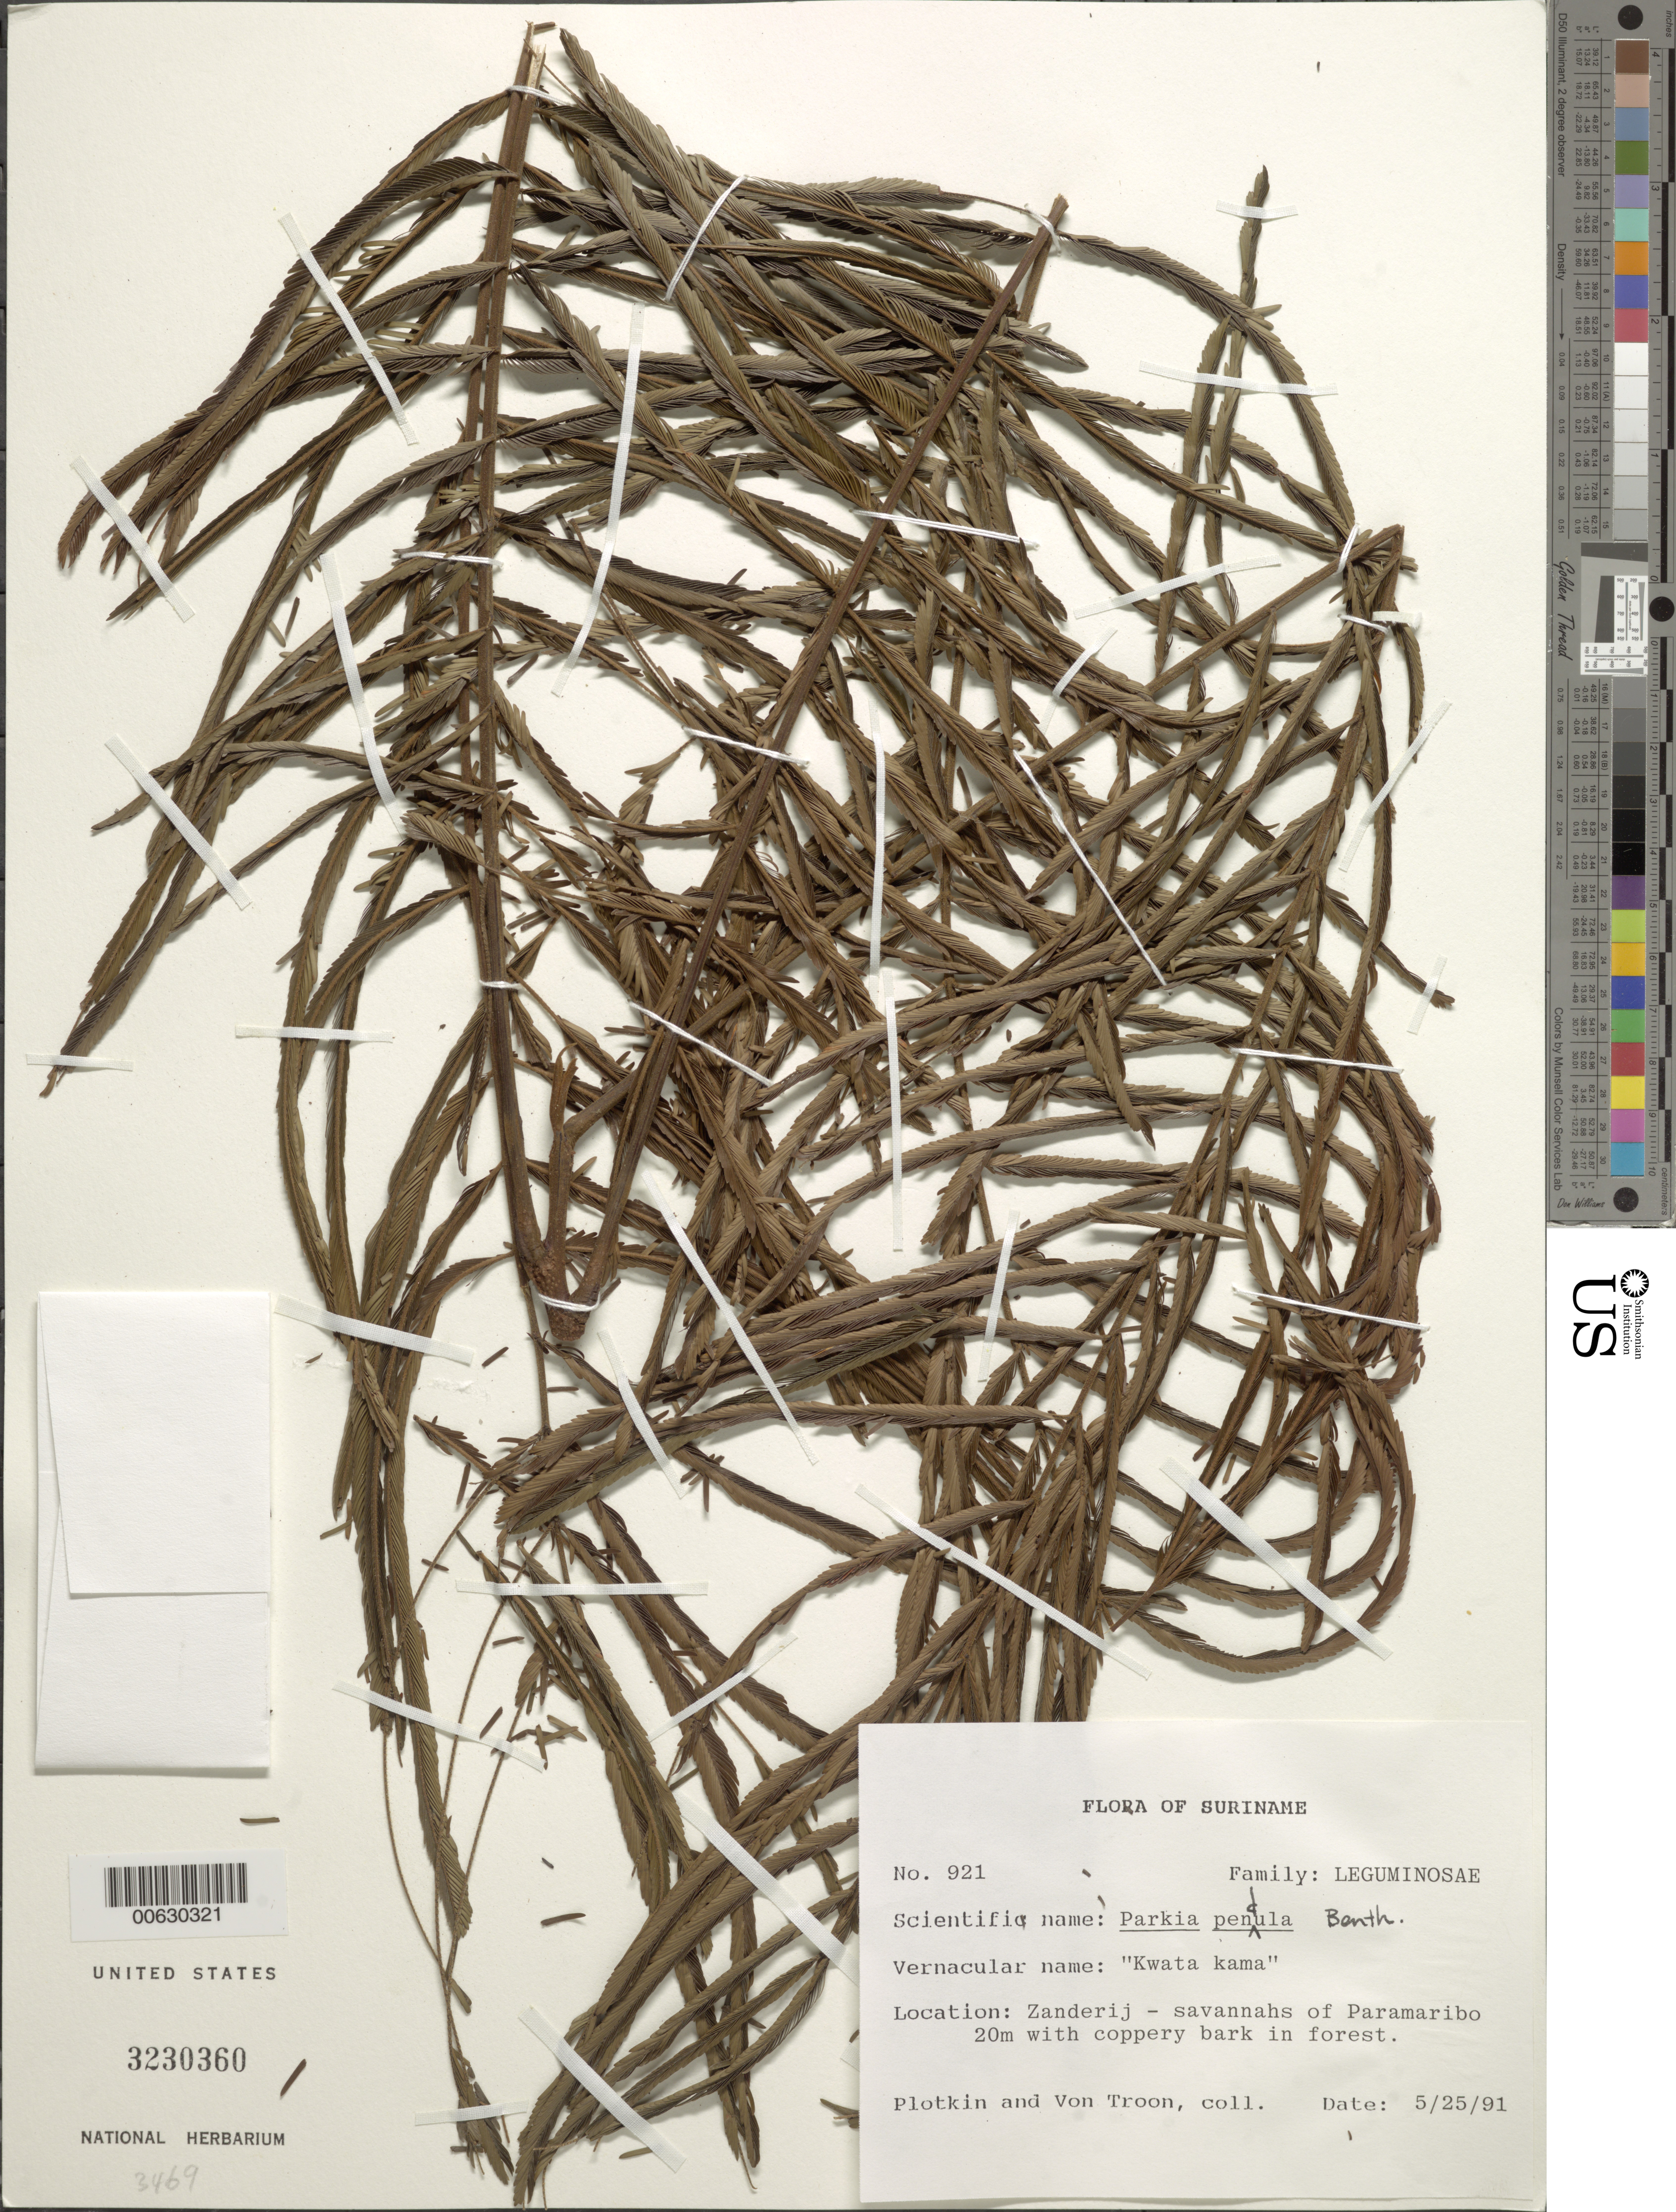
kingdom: Plantae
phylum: Tracheophyta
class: Magnoliopsida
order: Fabales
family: Fabaceae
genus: Parkia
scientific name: Parkia pendula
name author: Benth.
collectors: M. Plotkin & F. Troon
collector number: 921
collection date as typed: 25-May-91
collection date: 1991-05-25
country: Suriname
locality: Zanderij, savannas of Paramaribo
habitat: Forest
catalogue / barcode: US 3230360